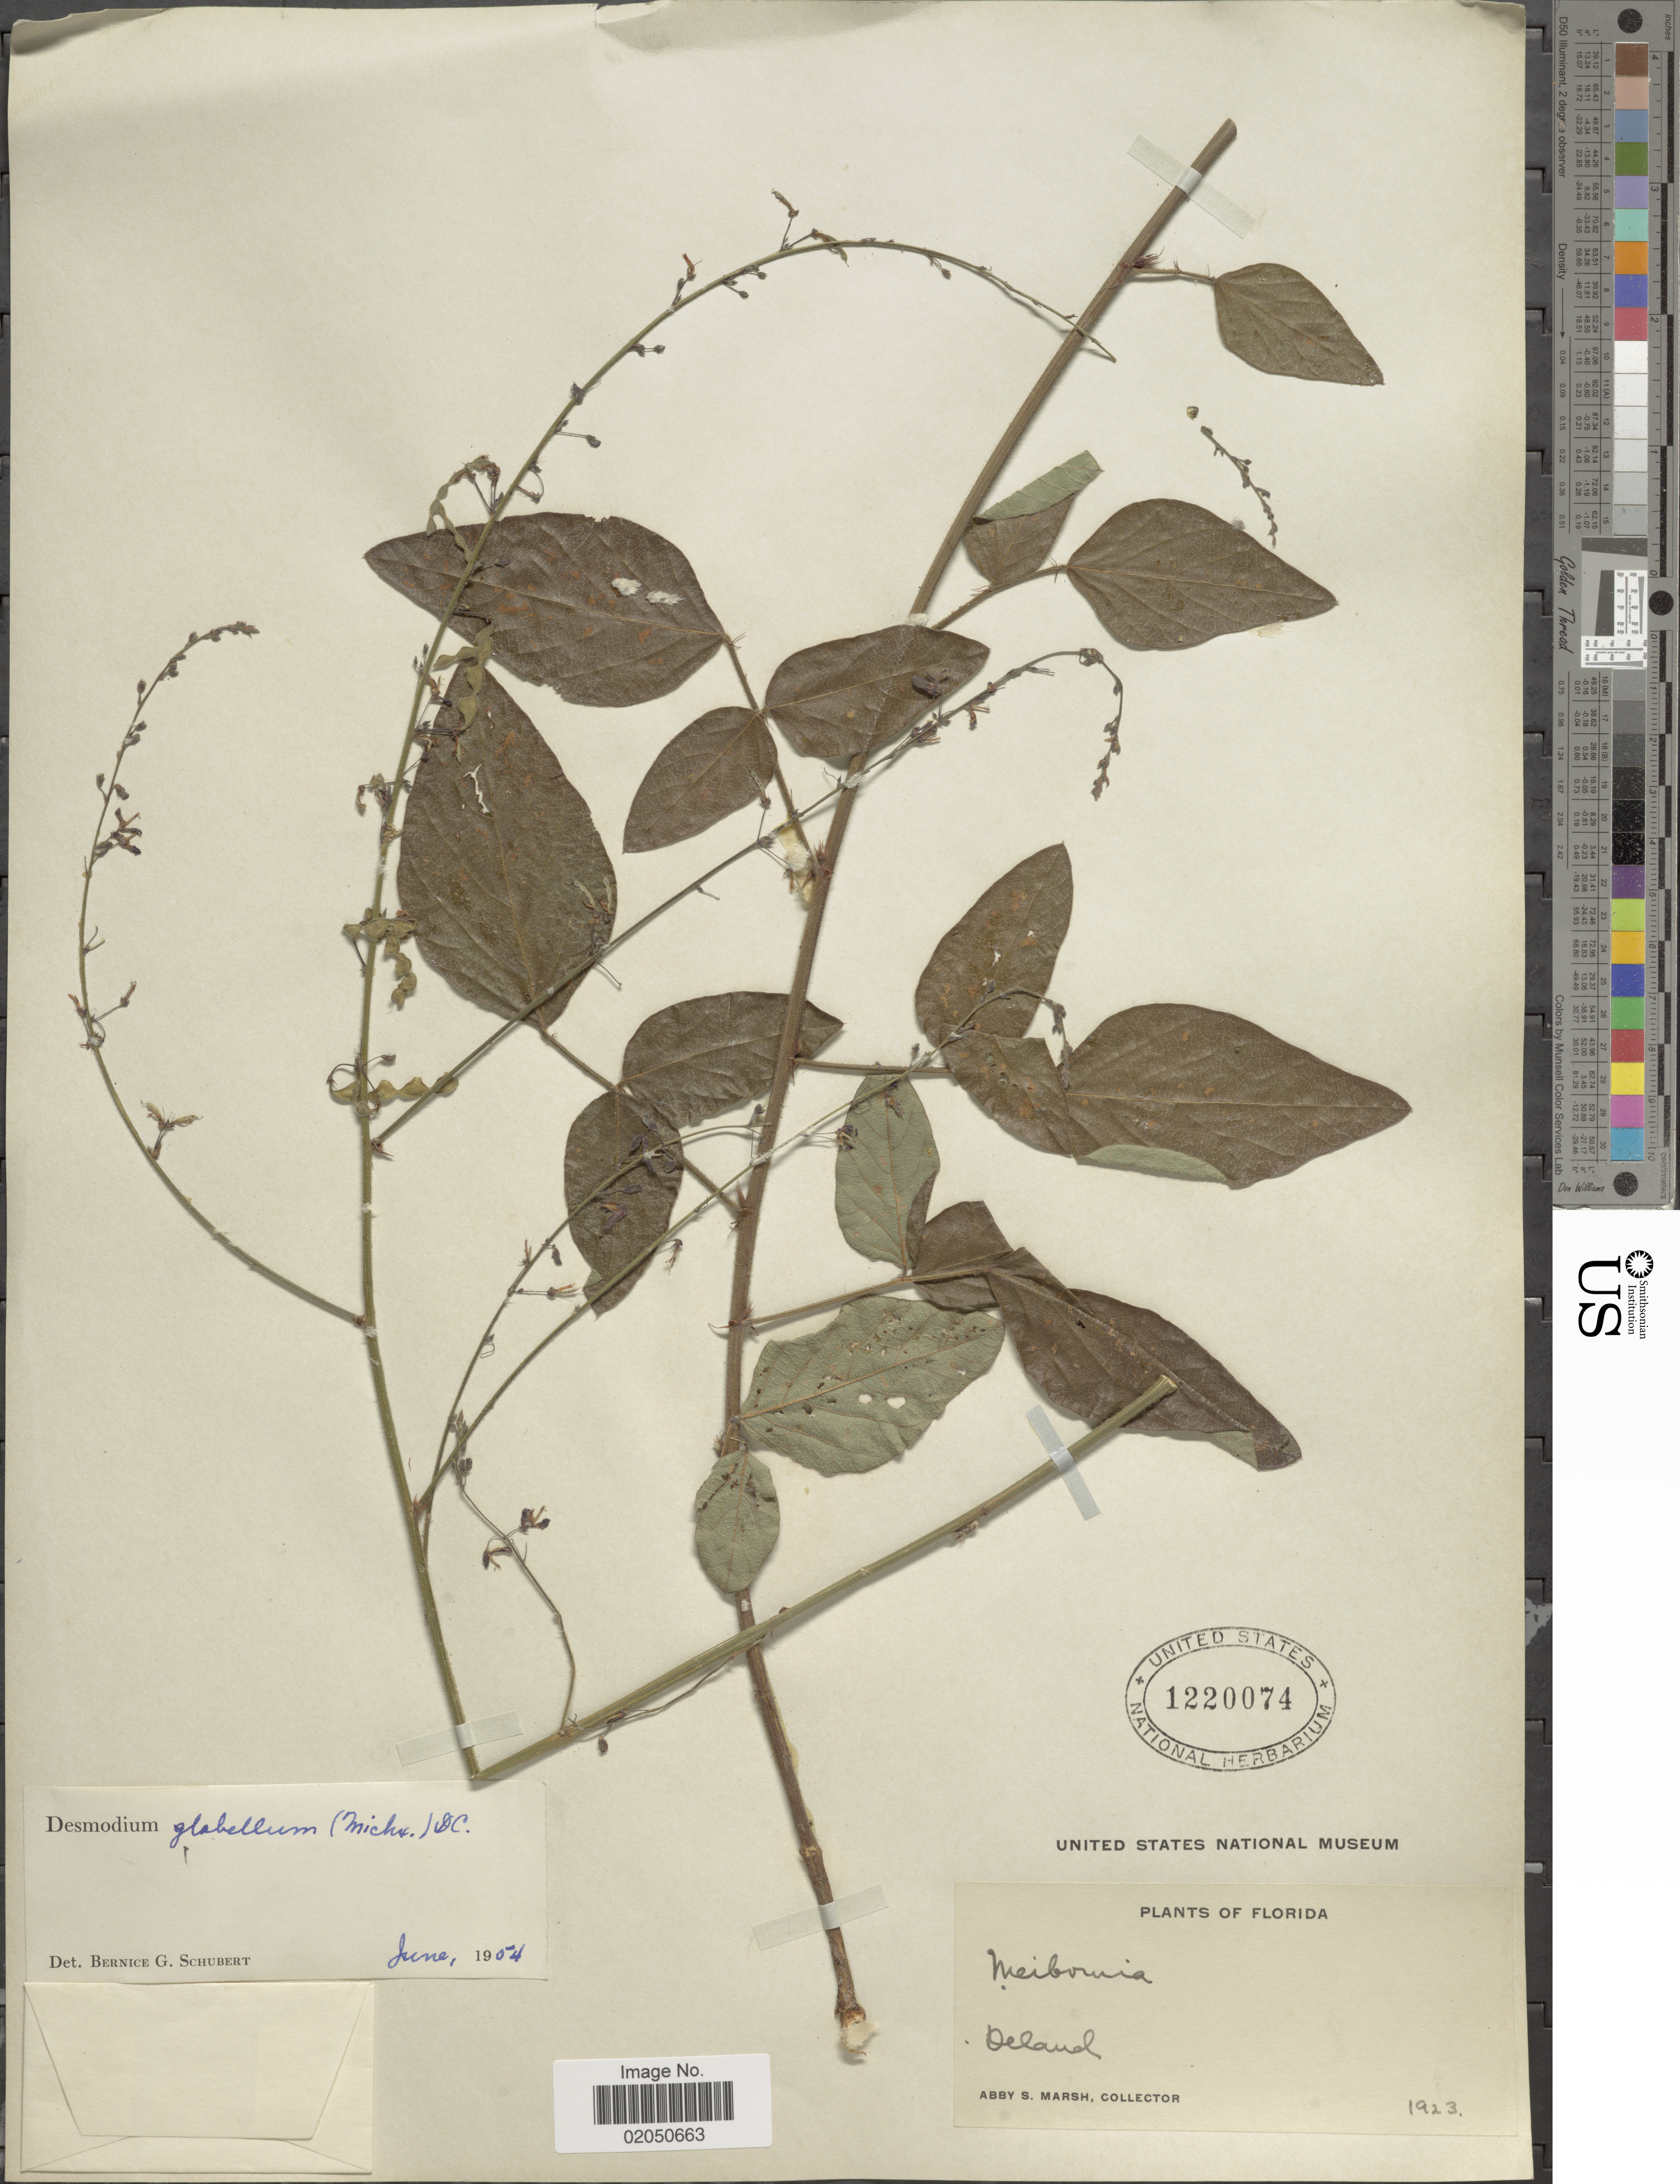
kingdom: Plantae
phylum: Tracheophyta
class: Magnoliopsida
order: Fabales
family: Fabaceae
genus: Desmodium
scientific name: Desmodium glabellum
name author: (Michx.) DC.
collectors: A. S. Marsh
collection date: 1923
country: United States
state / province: Florida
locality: Deland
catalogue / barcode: US 1220074